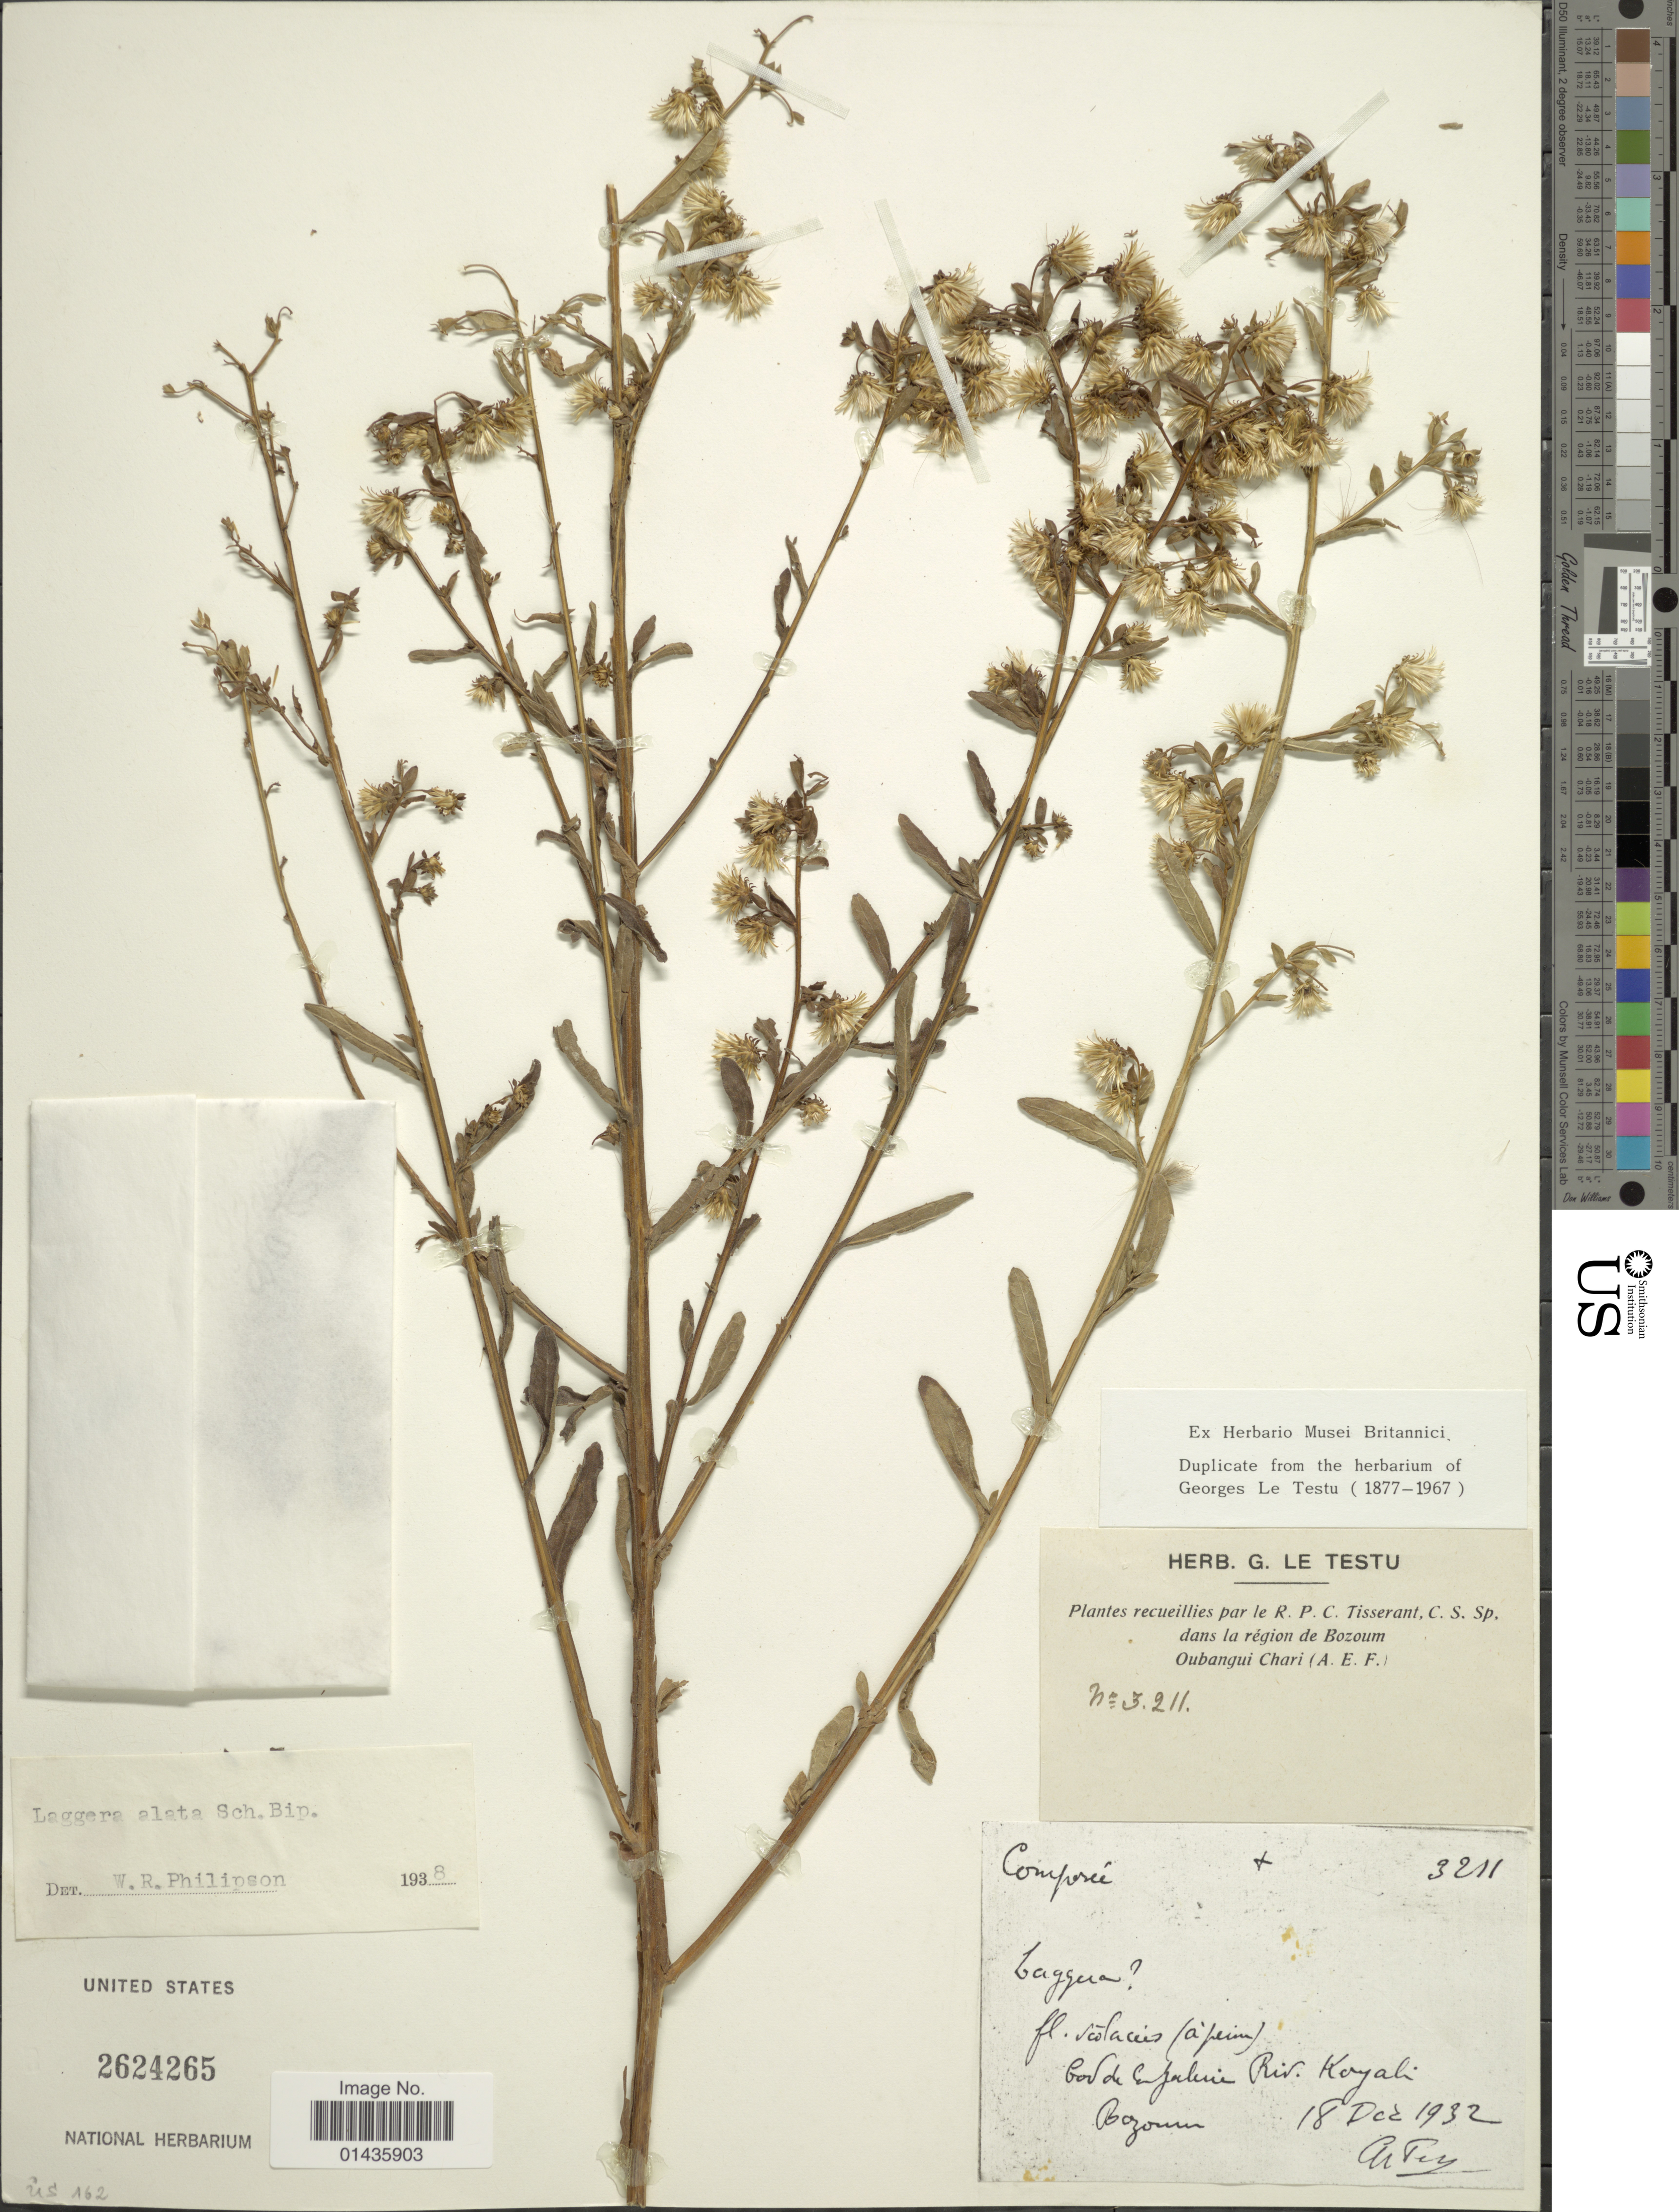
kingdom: Plantae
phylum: Tracheophyta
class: Magnoliopsida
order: Asterales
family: Asteraceae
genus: Laggera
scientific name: Laggera alata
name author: Sch. Bip.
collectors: C. Tisserant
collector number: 3211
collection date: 1932-12-18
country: Central African Republic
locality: Region de Bozoum, Oubangui Chari (A. E. F.), Gov de Ejknie Riv. Koyali [interpreted]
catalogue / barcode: US 2624265